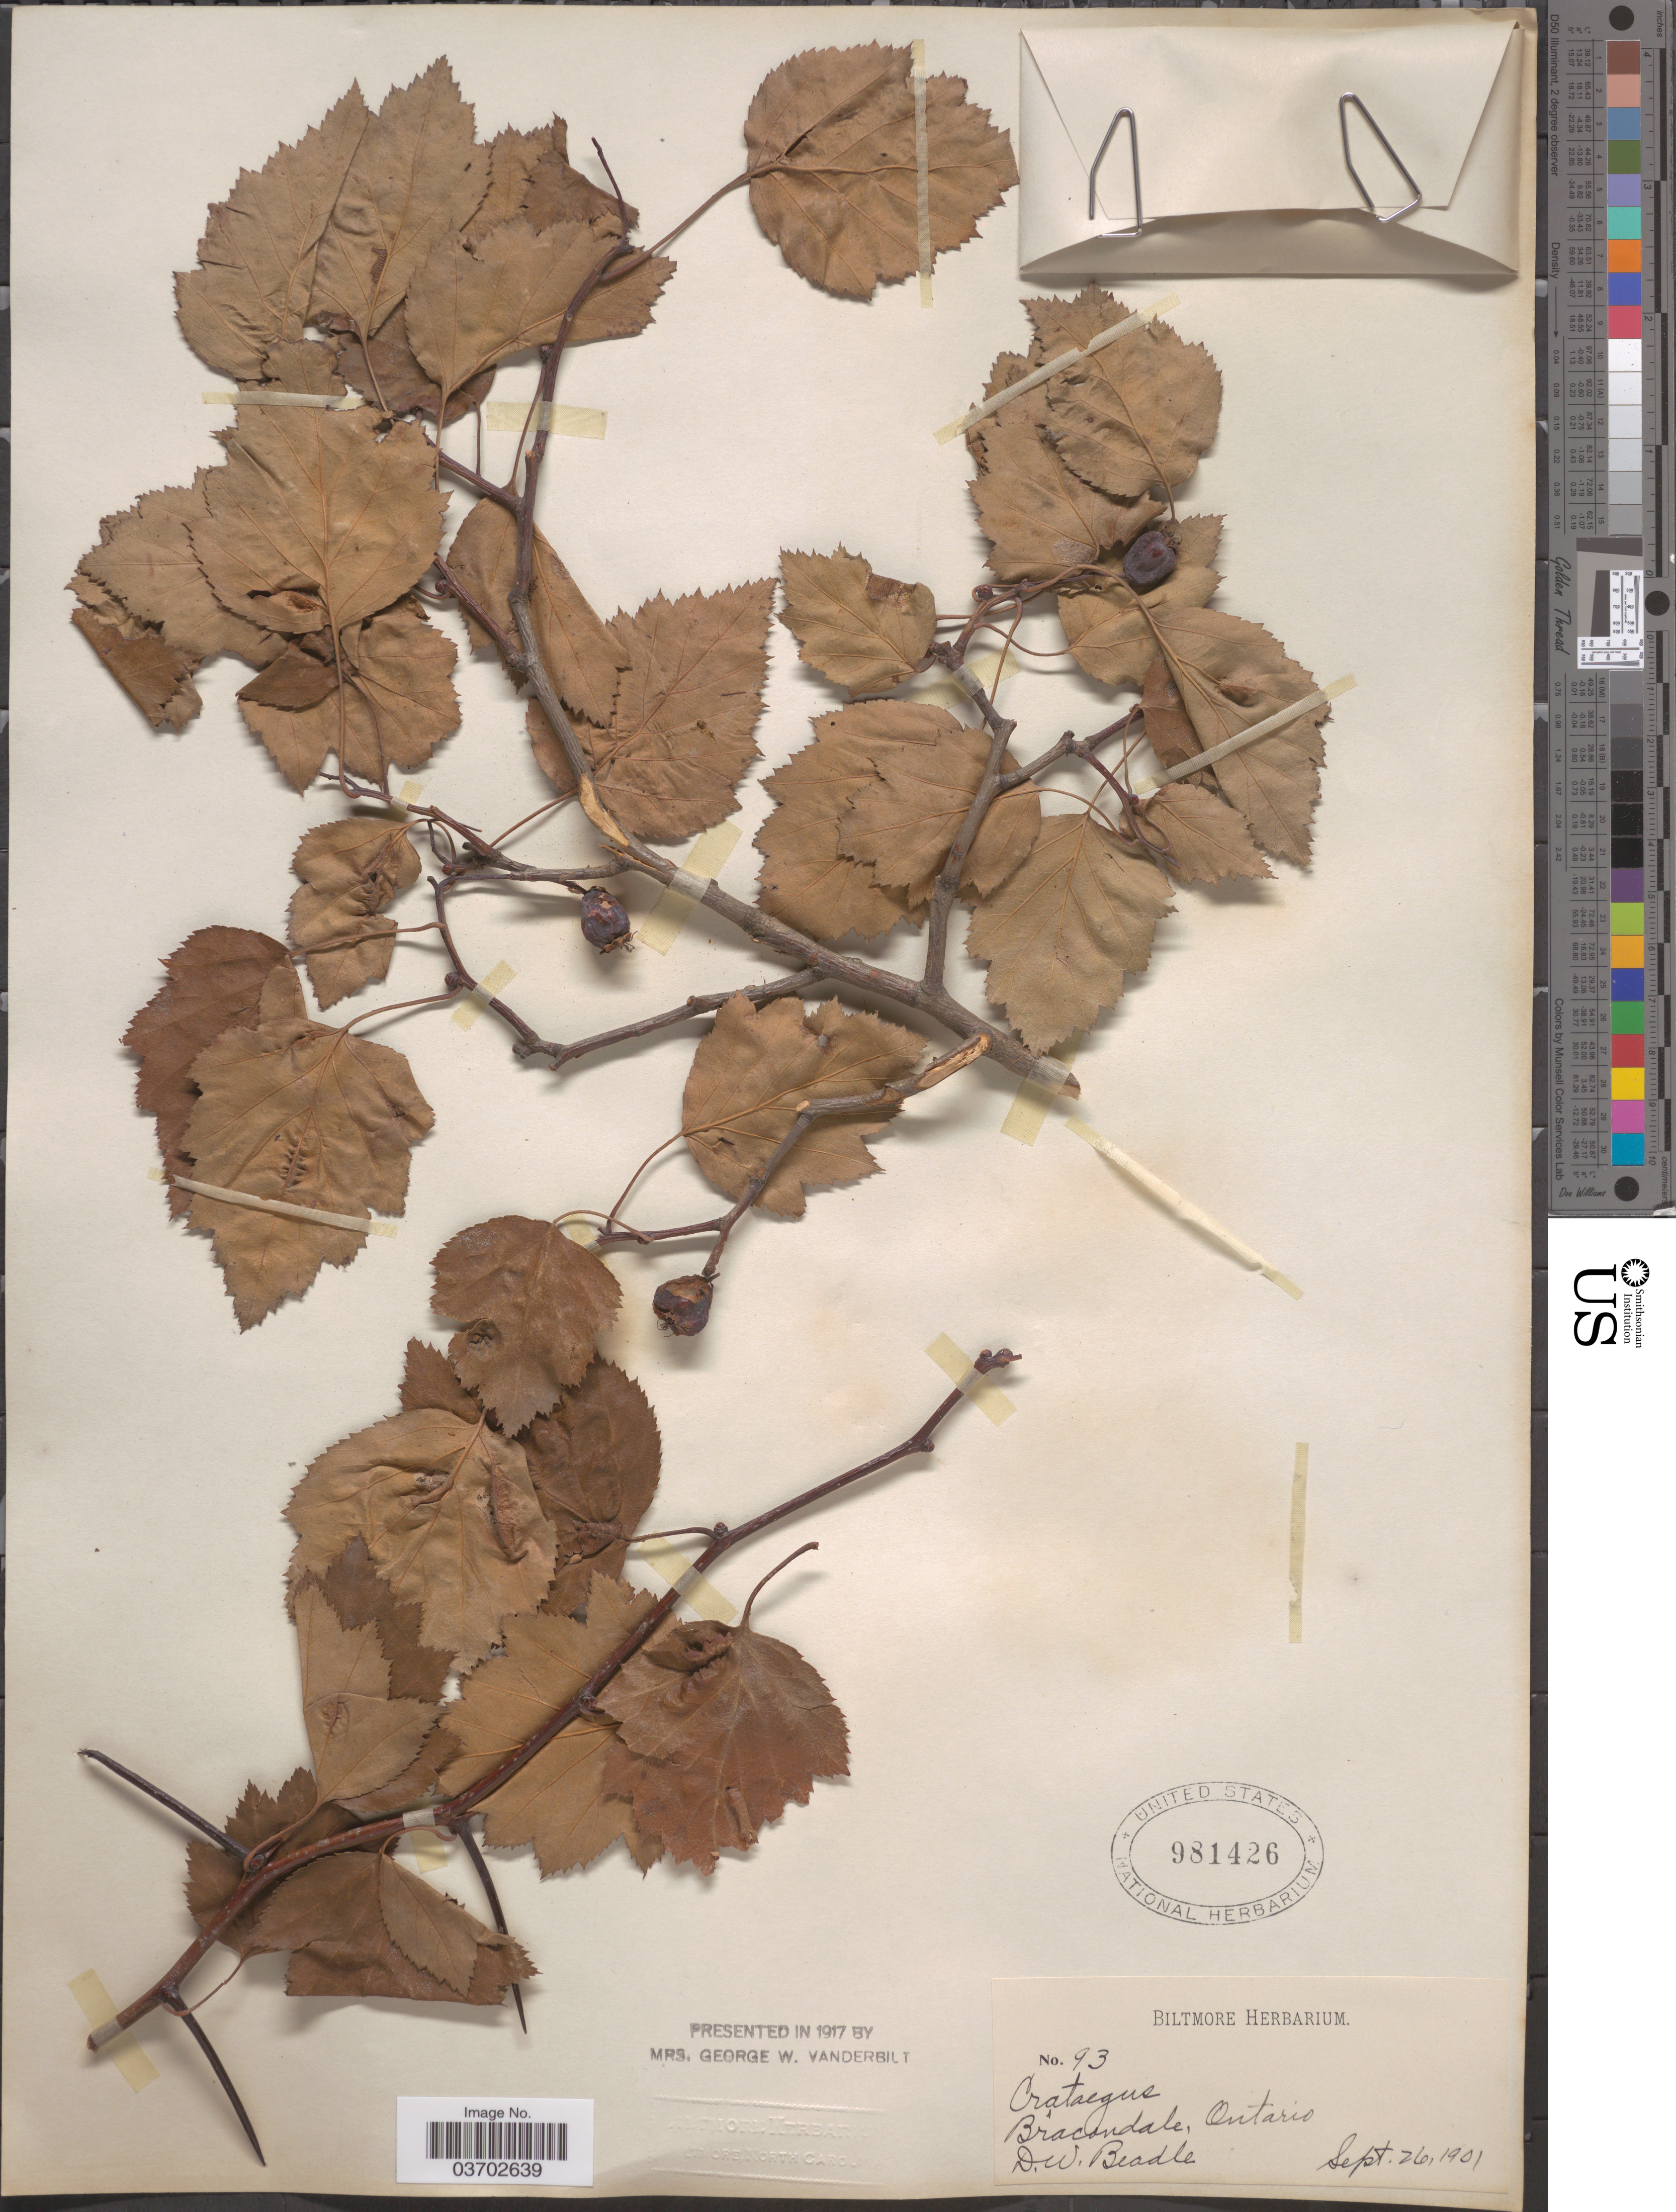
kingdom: Plantae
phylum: Tracheophyta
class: Magnoliopsida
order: Rosales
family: Rosaceae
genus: Crataegus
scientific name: Crataegus sp.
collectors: D. Beadle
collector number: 93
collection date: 1901-09-26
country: Canada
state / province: Ontario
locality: Bracondale.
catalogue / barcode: US 981426